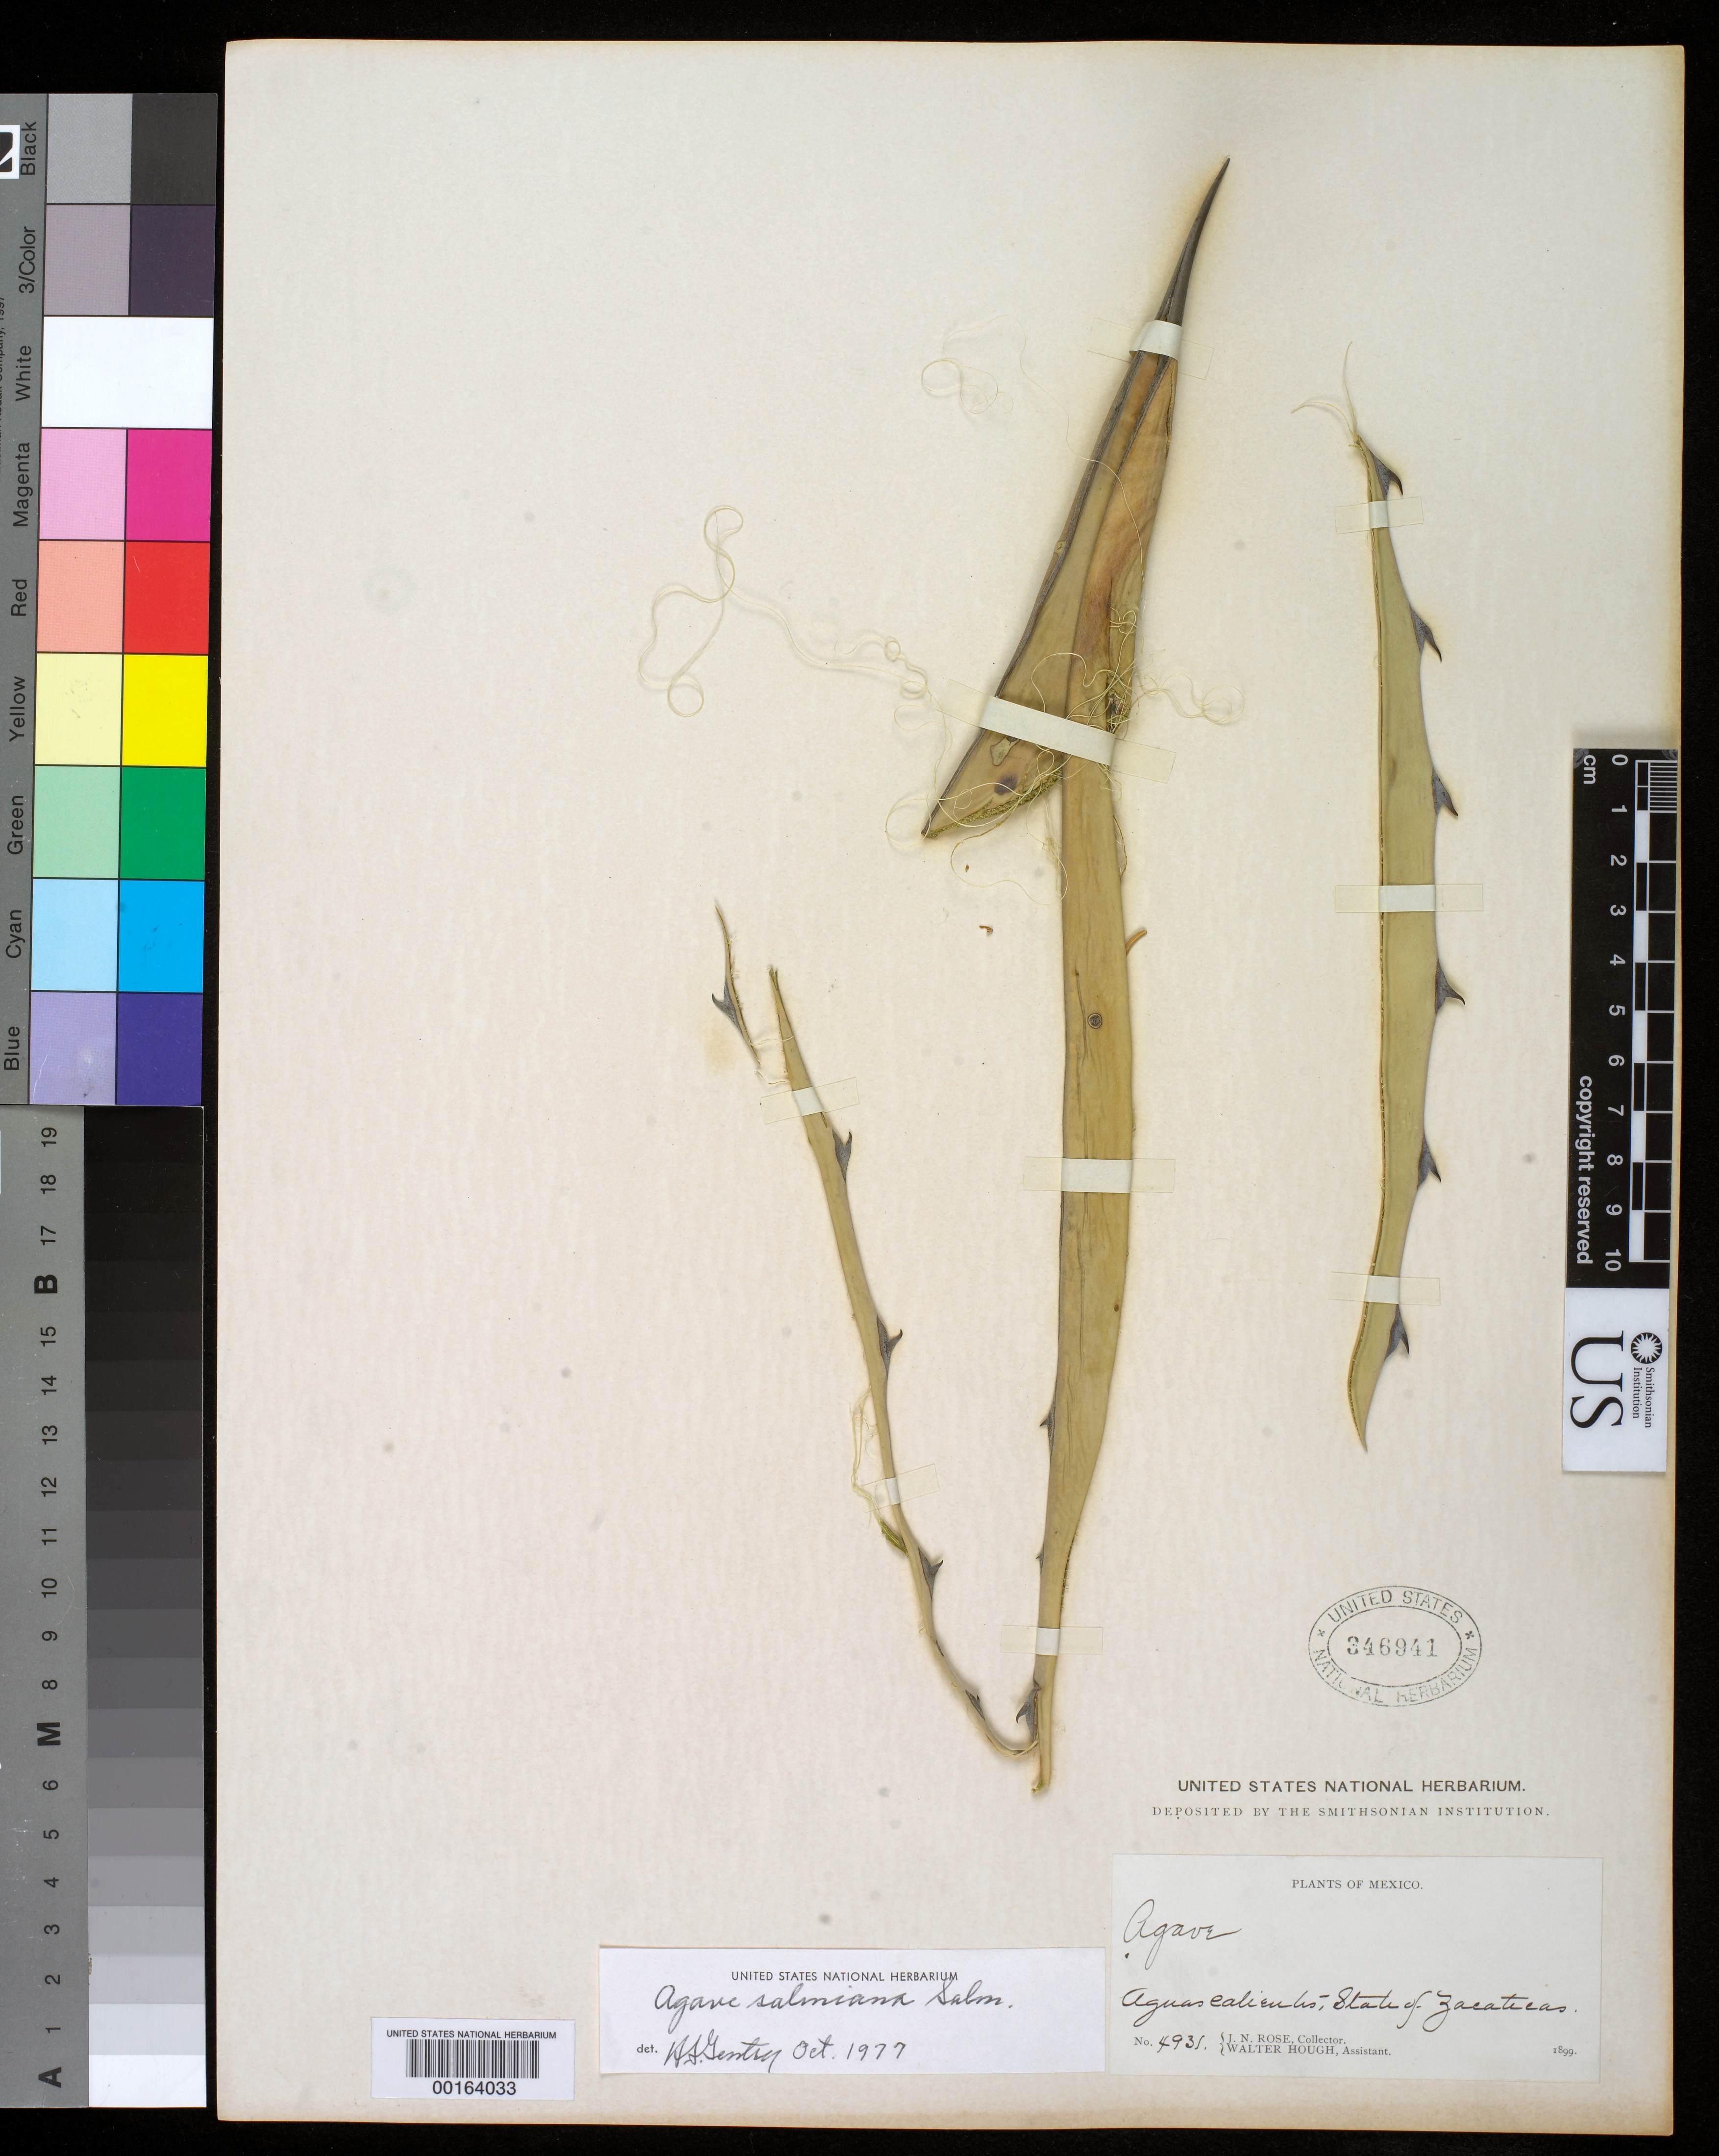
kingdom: Plantae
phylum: Tracheophyta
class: Liliopsida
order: Asparagales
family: Asparagaceae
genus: Agave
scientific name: Agave salmiana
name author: Otto ex Salm-Dyck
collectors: J. N. Rose & W. Hough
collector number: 4931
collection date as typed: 1899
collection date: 1899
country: Mexico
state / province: Aguascalientes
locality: Aguascalientes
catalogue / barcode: US 346941